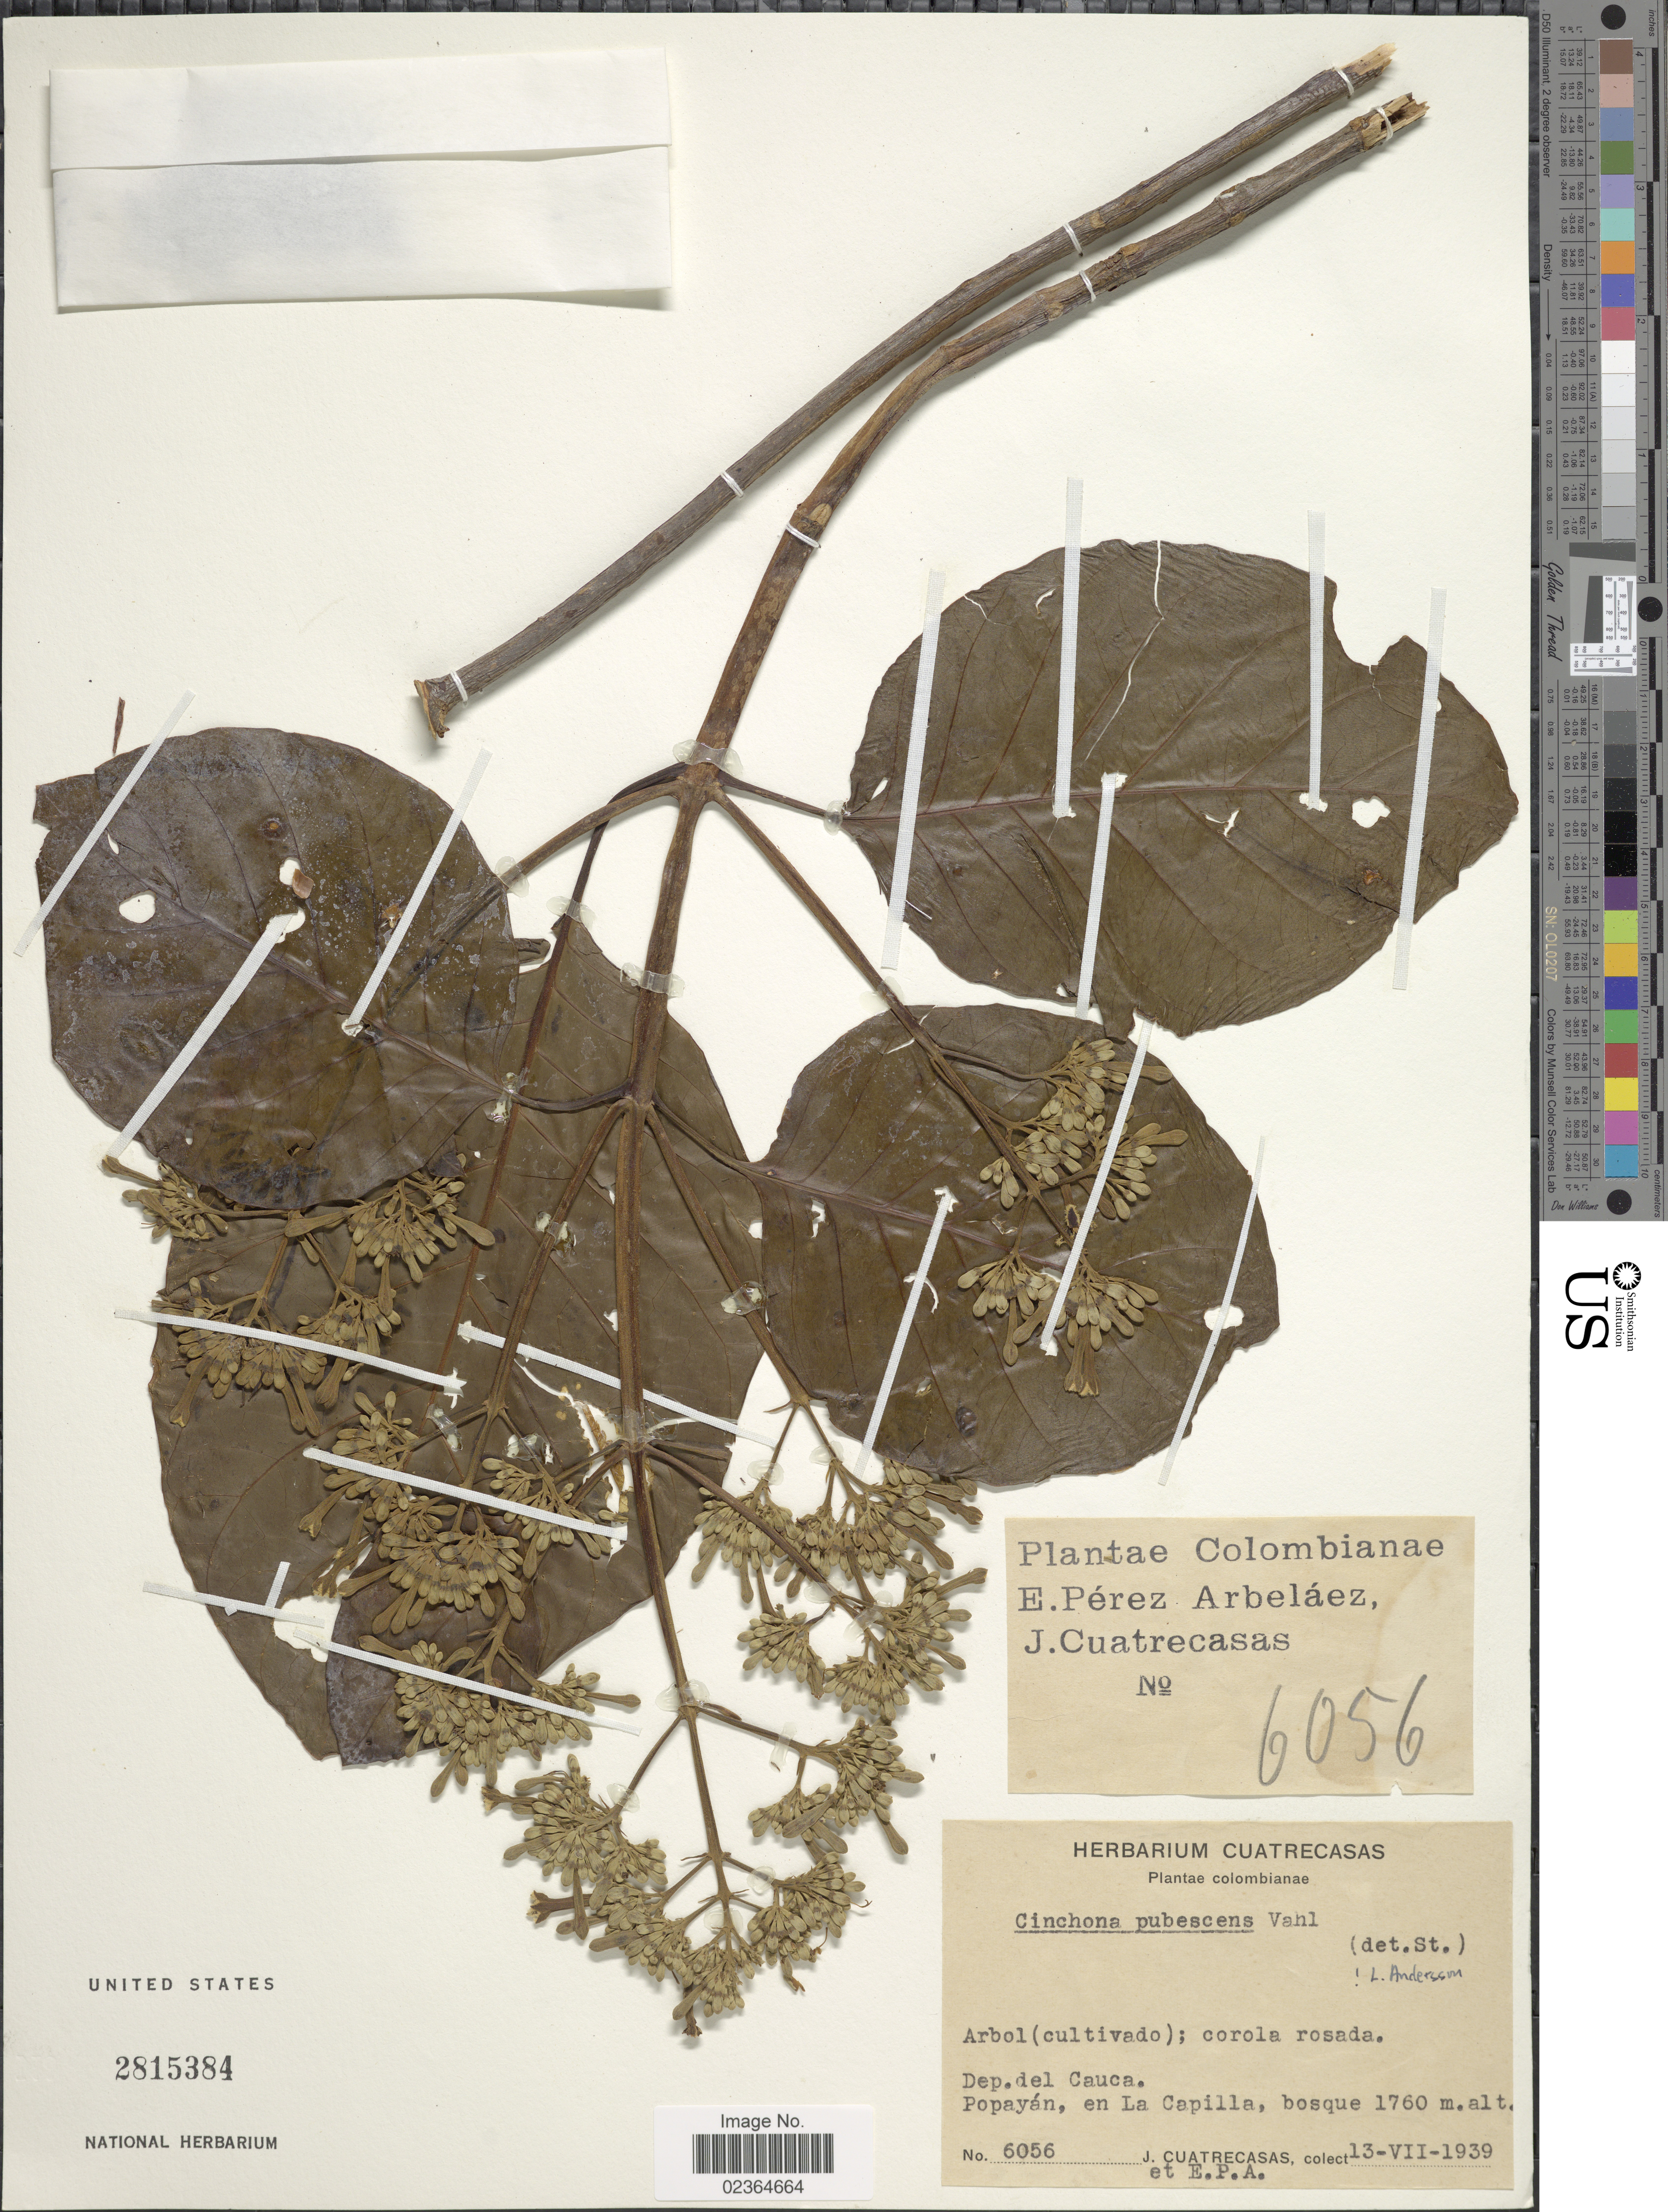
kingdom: Plantae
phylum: Tracheophyta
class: Magnoliopsida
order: Gentianales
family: Rubiaceae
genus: Cinchona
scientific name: Cinchona pubescens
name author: Vahl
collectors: E. Pérez Arbeláez & J. Cuatrecasas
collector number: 6056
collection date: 1939-07-13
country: Colombia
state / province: Cauca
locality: Popayán, en La Capilla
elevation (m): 1760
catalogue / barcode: US 2815384